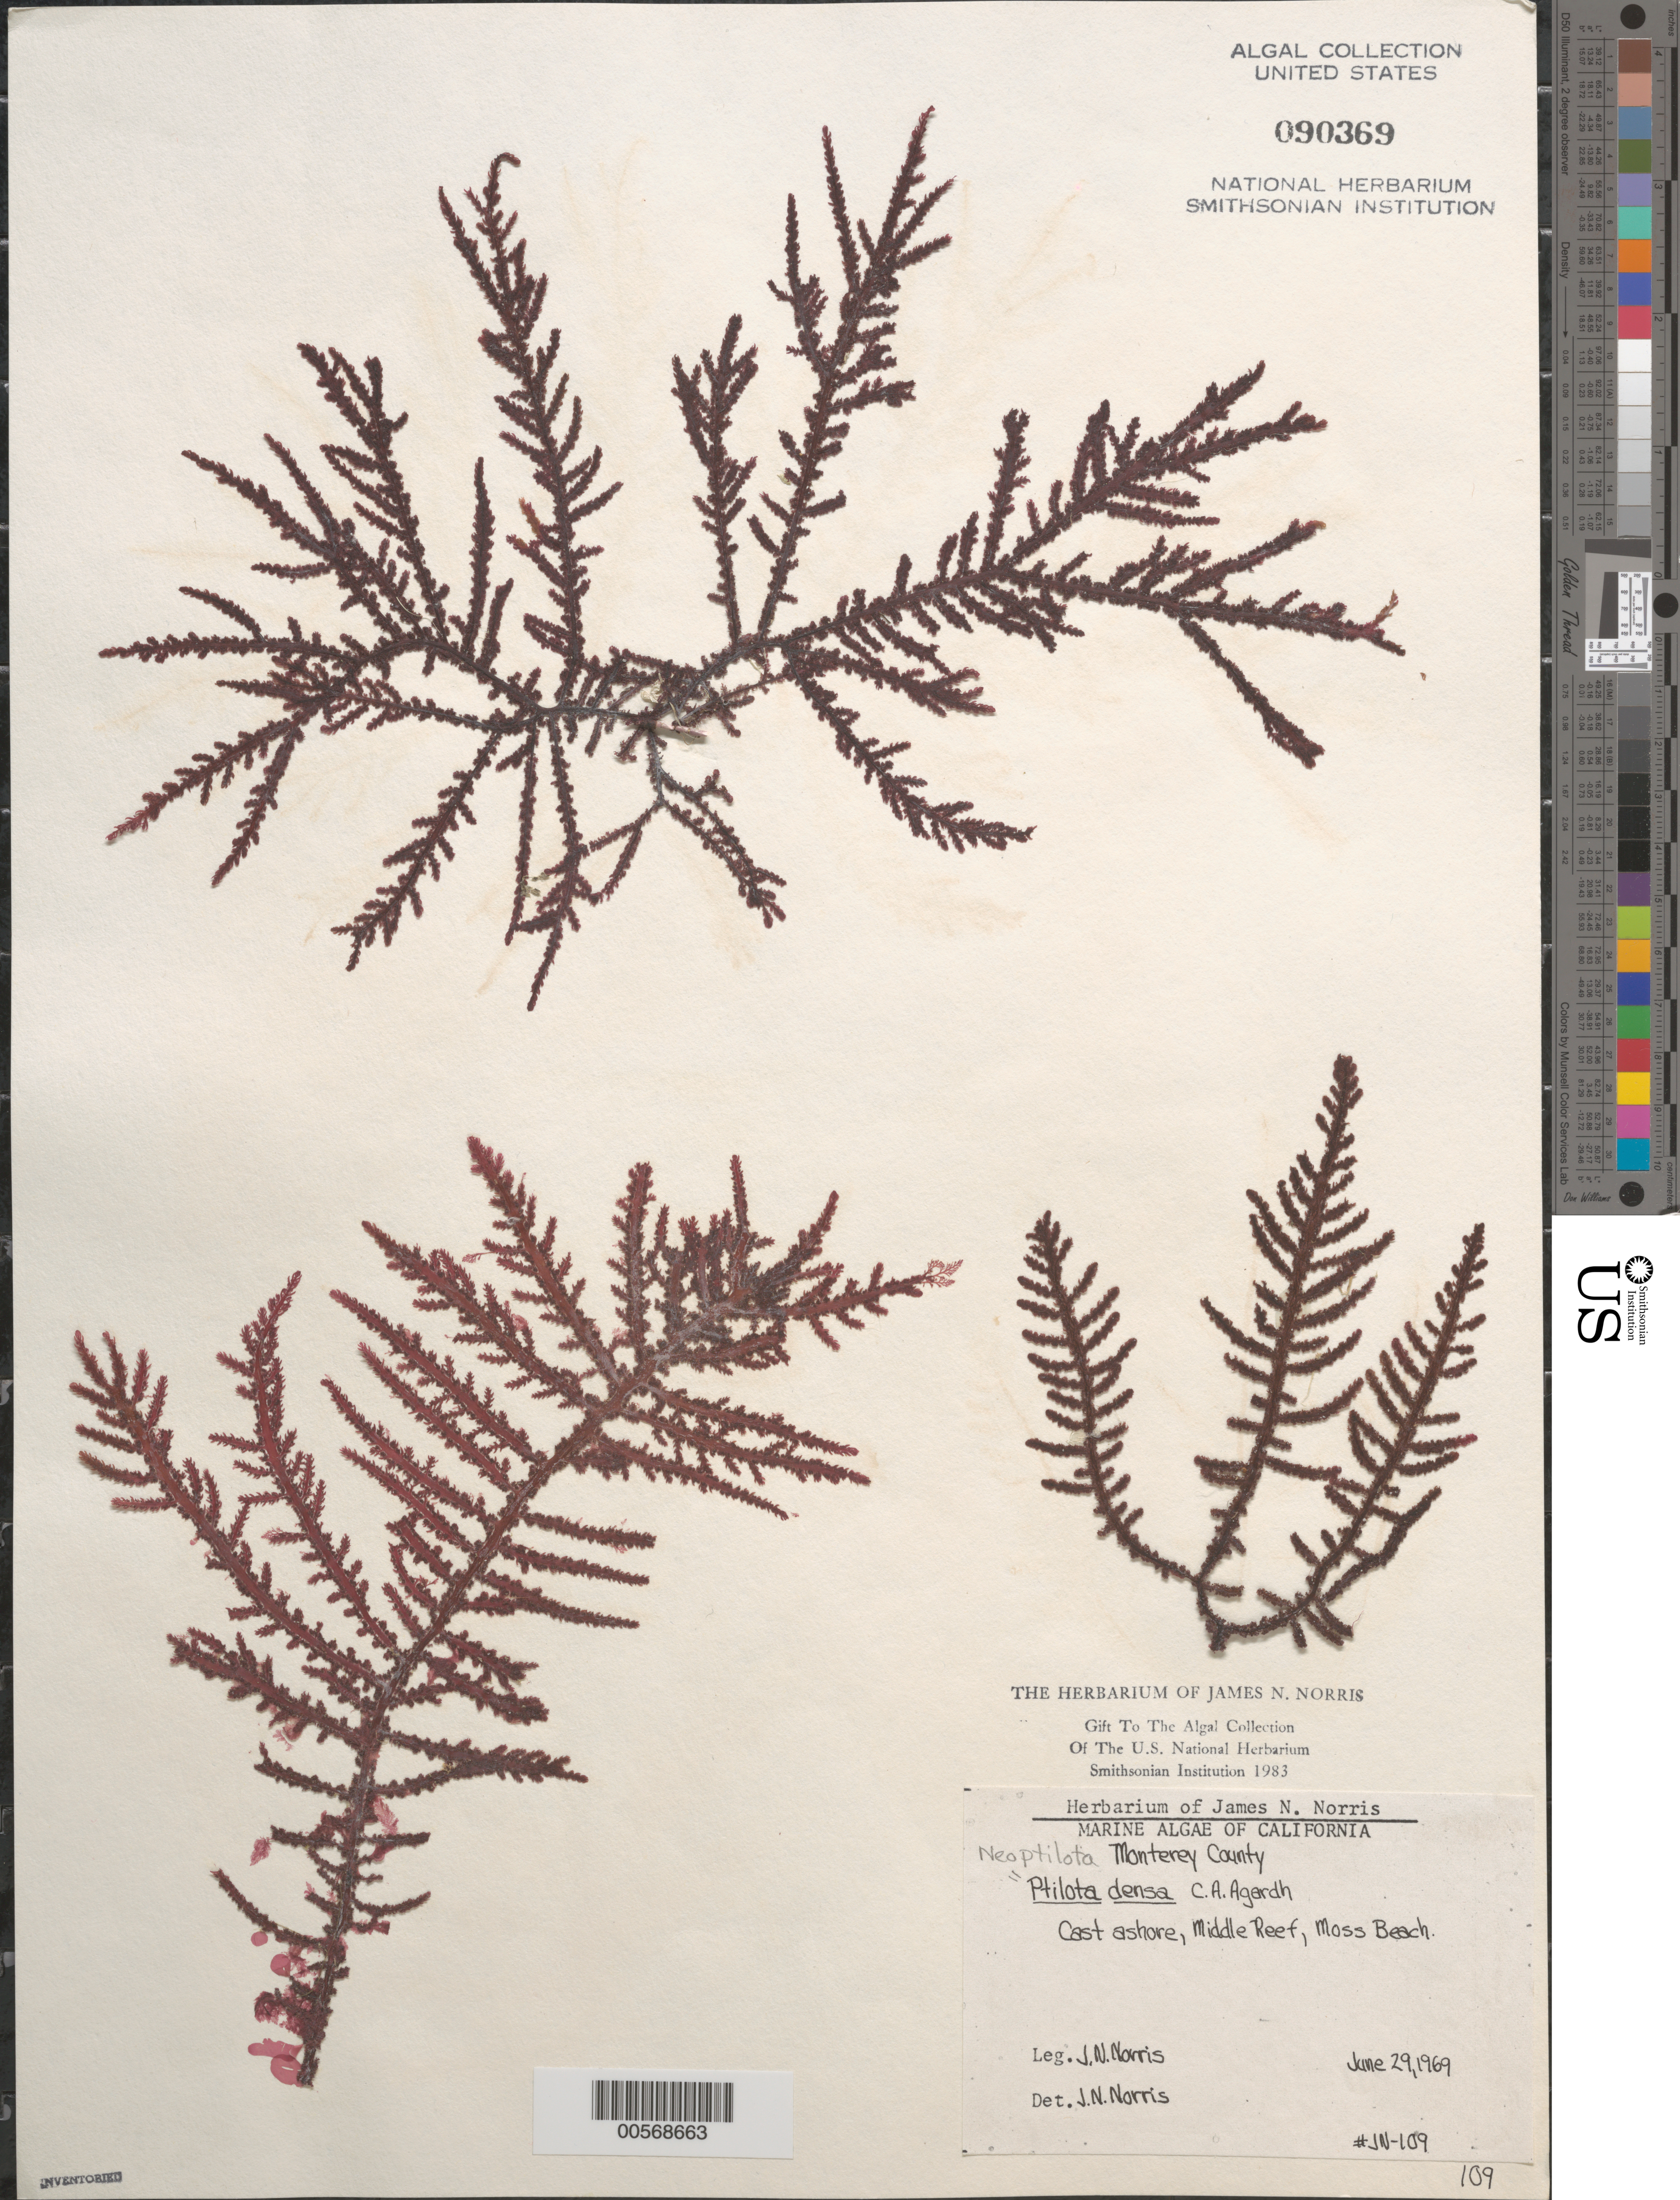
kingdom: Plantae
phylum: Rhodophyta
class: Florideophyceae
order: Ceramiales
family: Wrangeliaceae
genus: Ptilota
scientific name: Ptilota densa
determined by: Algae name updating Project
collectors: J. N. Norris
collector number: JN-109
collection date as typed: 29 Jun 1969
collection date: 1969-06-29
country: United States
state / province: California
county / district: Monterey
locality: Middle Reef of Moss Beach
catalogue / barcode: US 90369